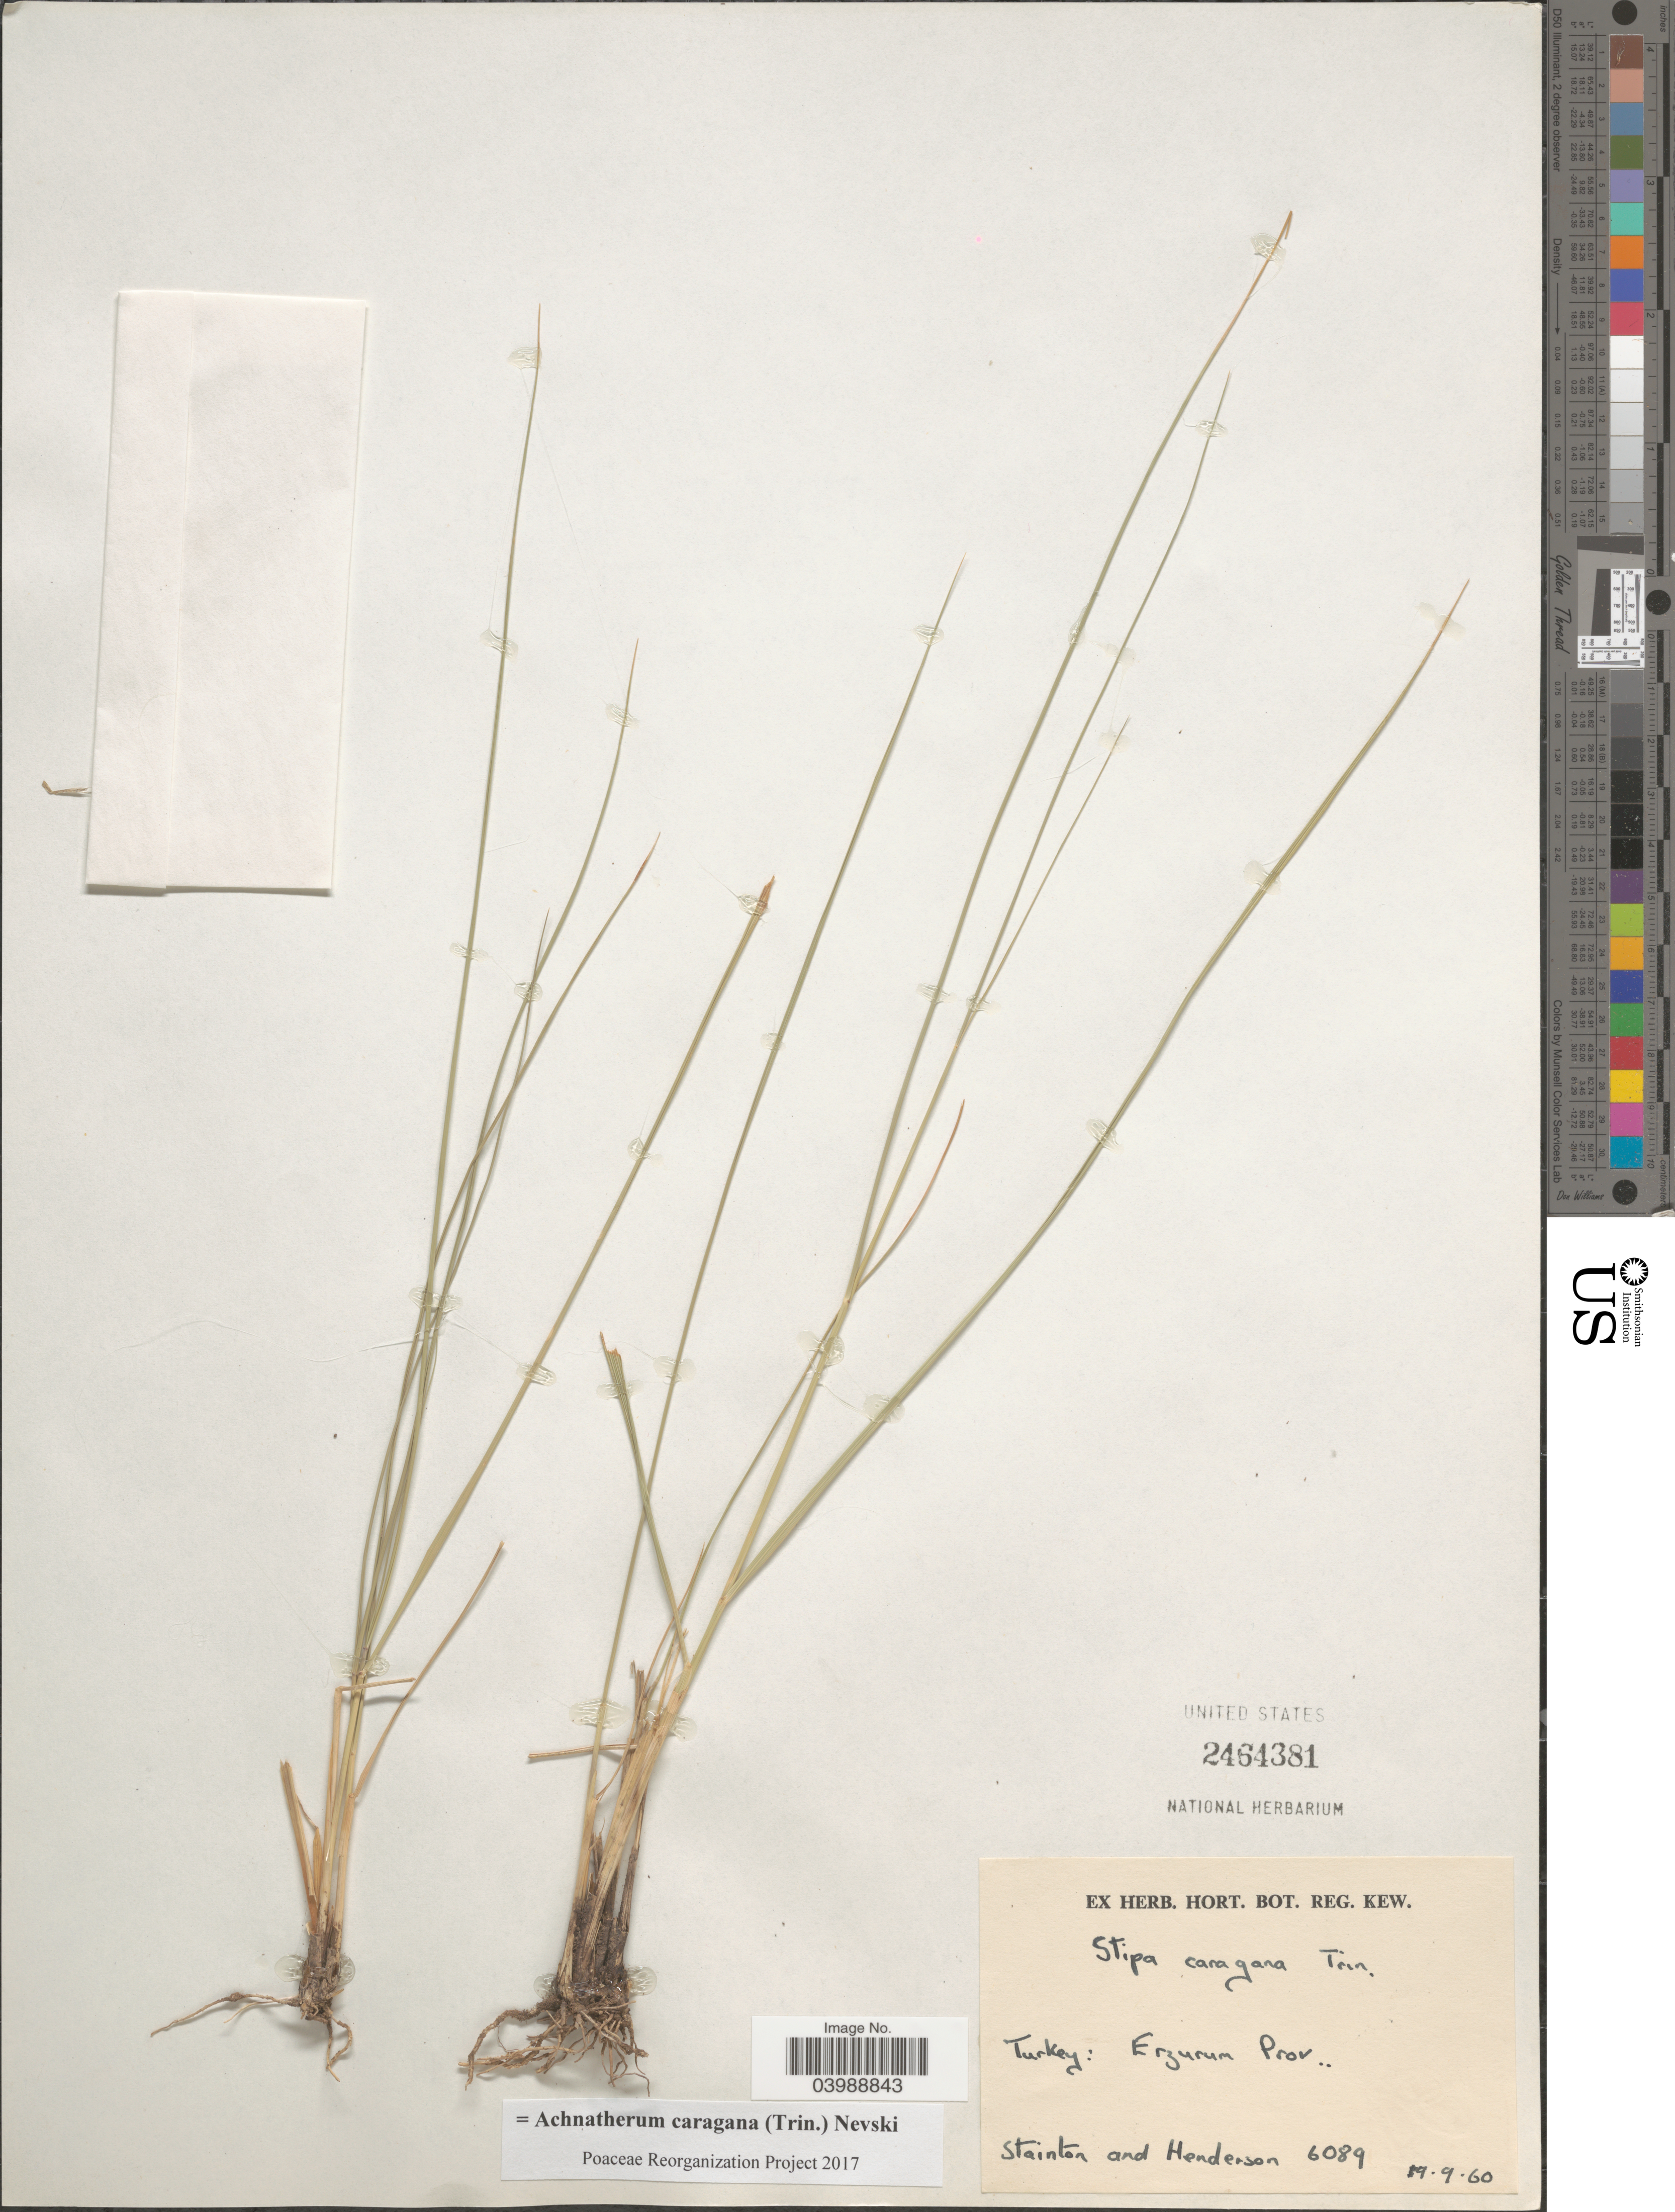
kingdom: Plantae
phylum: Tracheophyta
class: Liliopsida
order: Poales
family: Poaceae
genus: Achnatherum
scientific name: Achnatherum caragana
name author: (Trin.) Nevski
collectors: -. Stainton & -. Henderson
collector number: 6089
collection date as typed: Transcribed d/m/y: 9/9/60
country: Turkey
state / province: Erzurum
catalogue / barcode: US 2464381